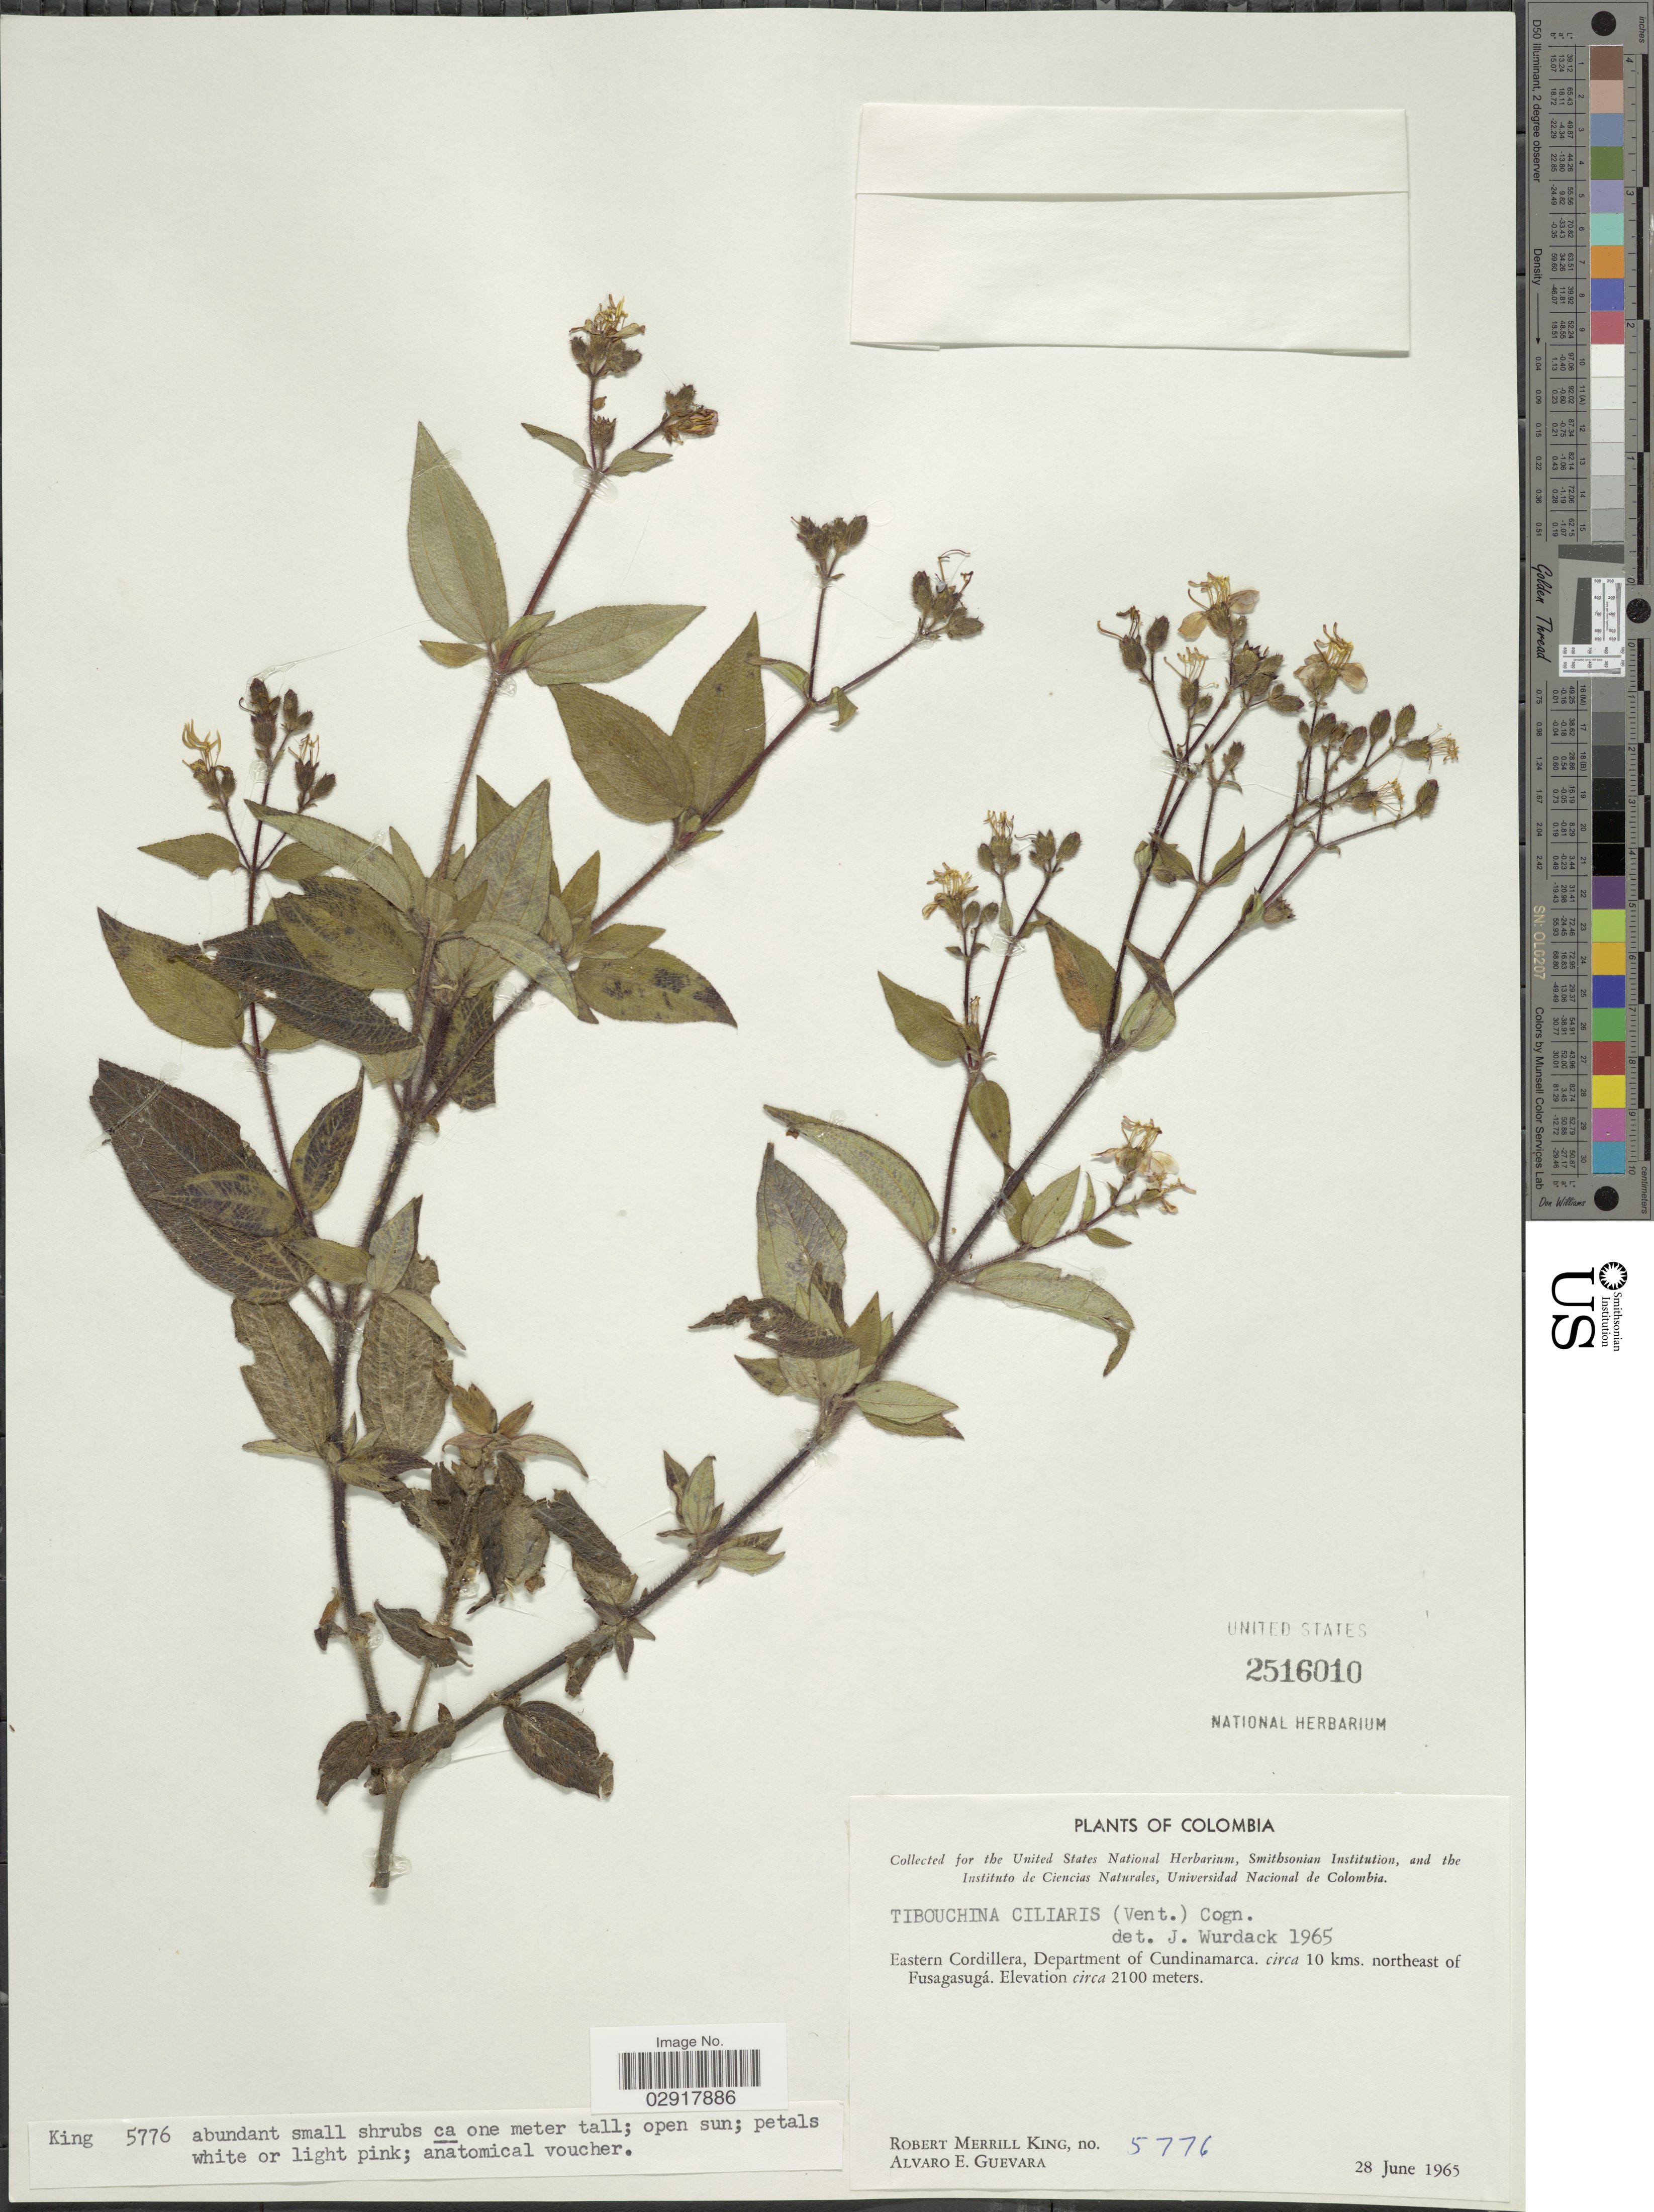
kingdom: Plantae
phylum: Tracheophyta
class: Magnoliopsida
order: Myrtales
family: Melastomataceae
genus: Chaetogastra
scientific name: Chaetogastra ciliaris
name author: (Vent.) DC.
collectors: R. M. King & A. E. Guevara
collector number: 5776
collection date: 1965-06-28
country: Colombia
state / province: Cundinamarca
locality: Eastern Cordillera, Department of Cundinamarca, circa 10 kms, northeast of Fusagasugá.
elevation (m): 2100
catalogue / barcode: US 2516010